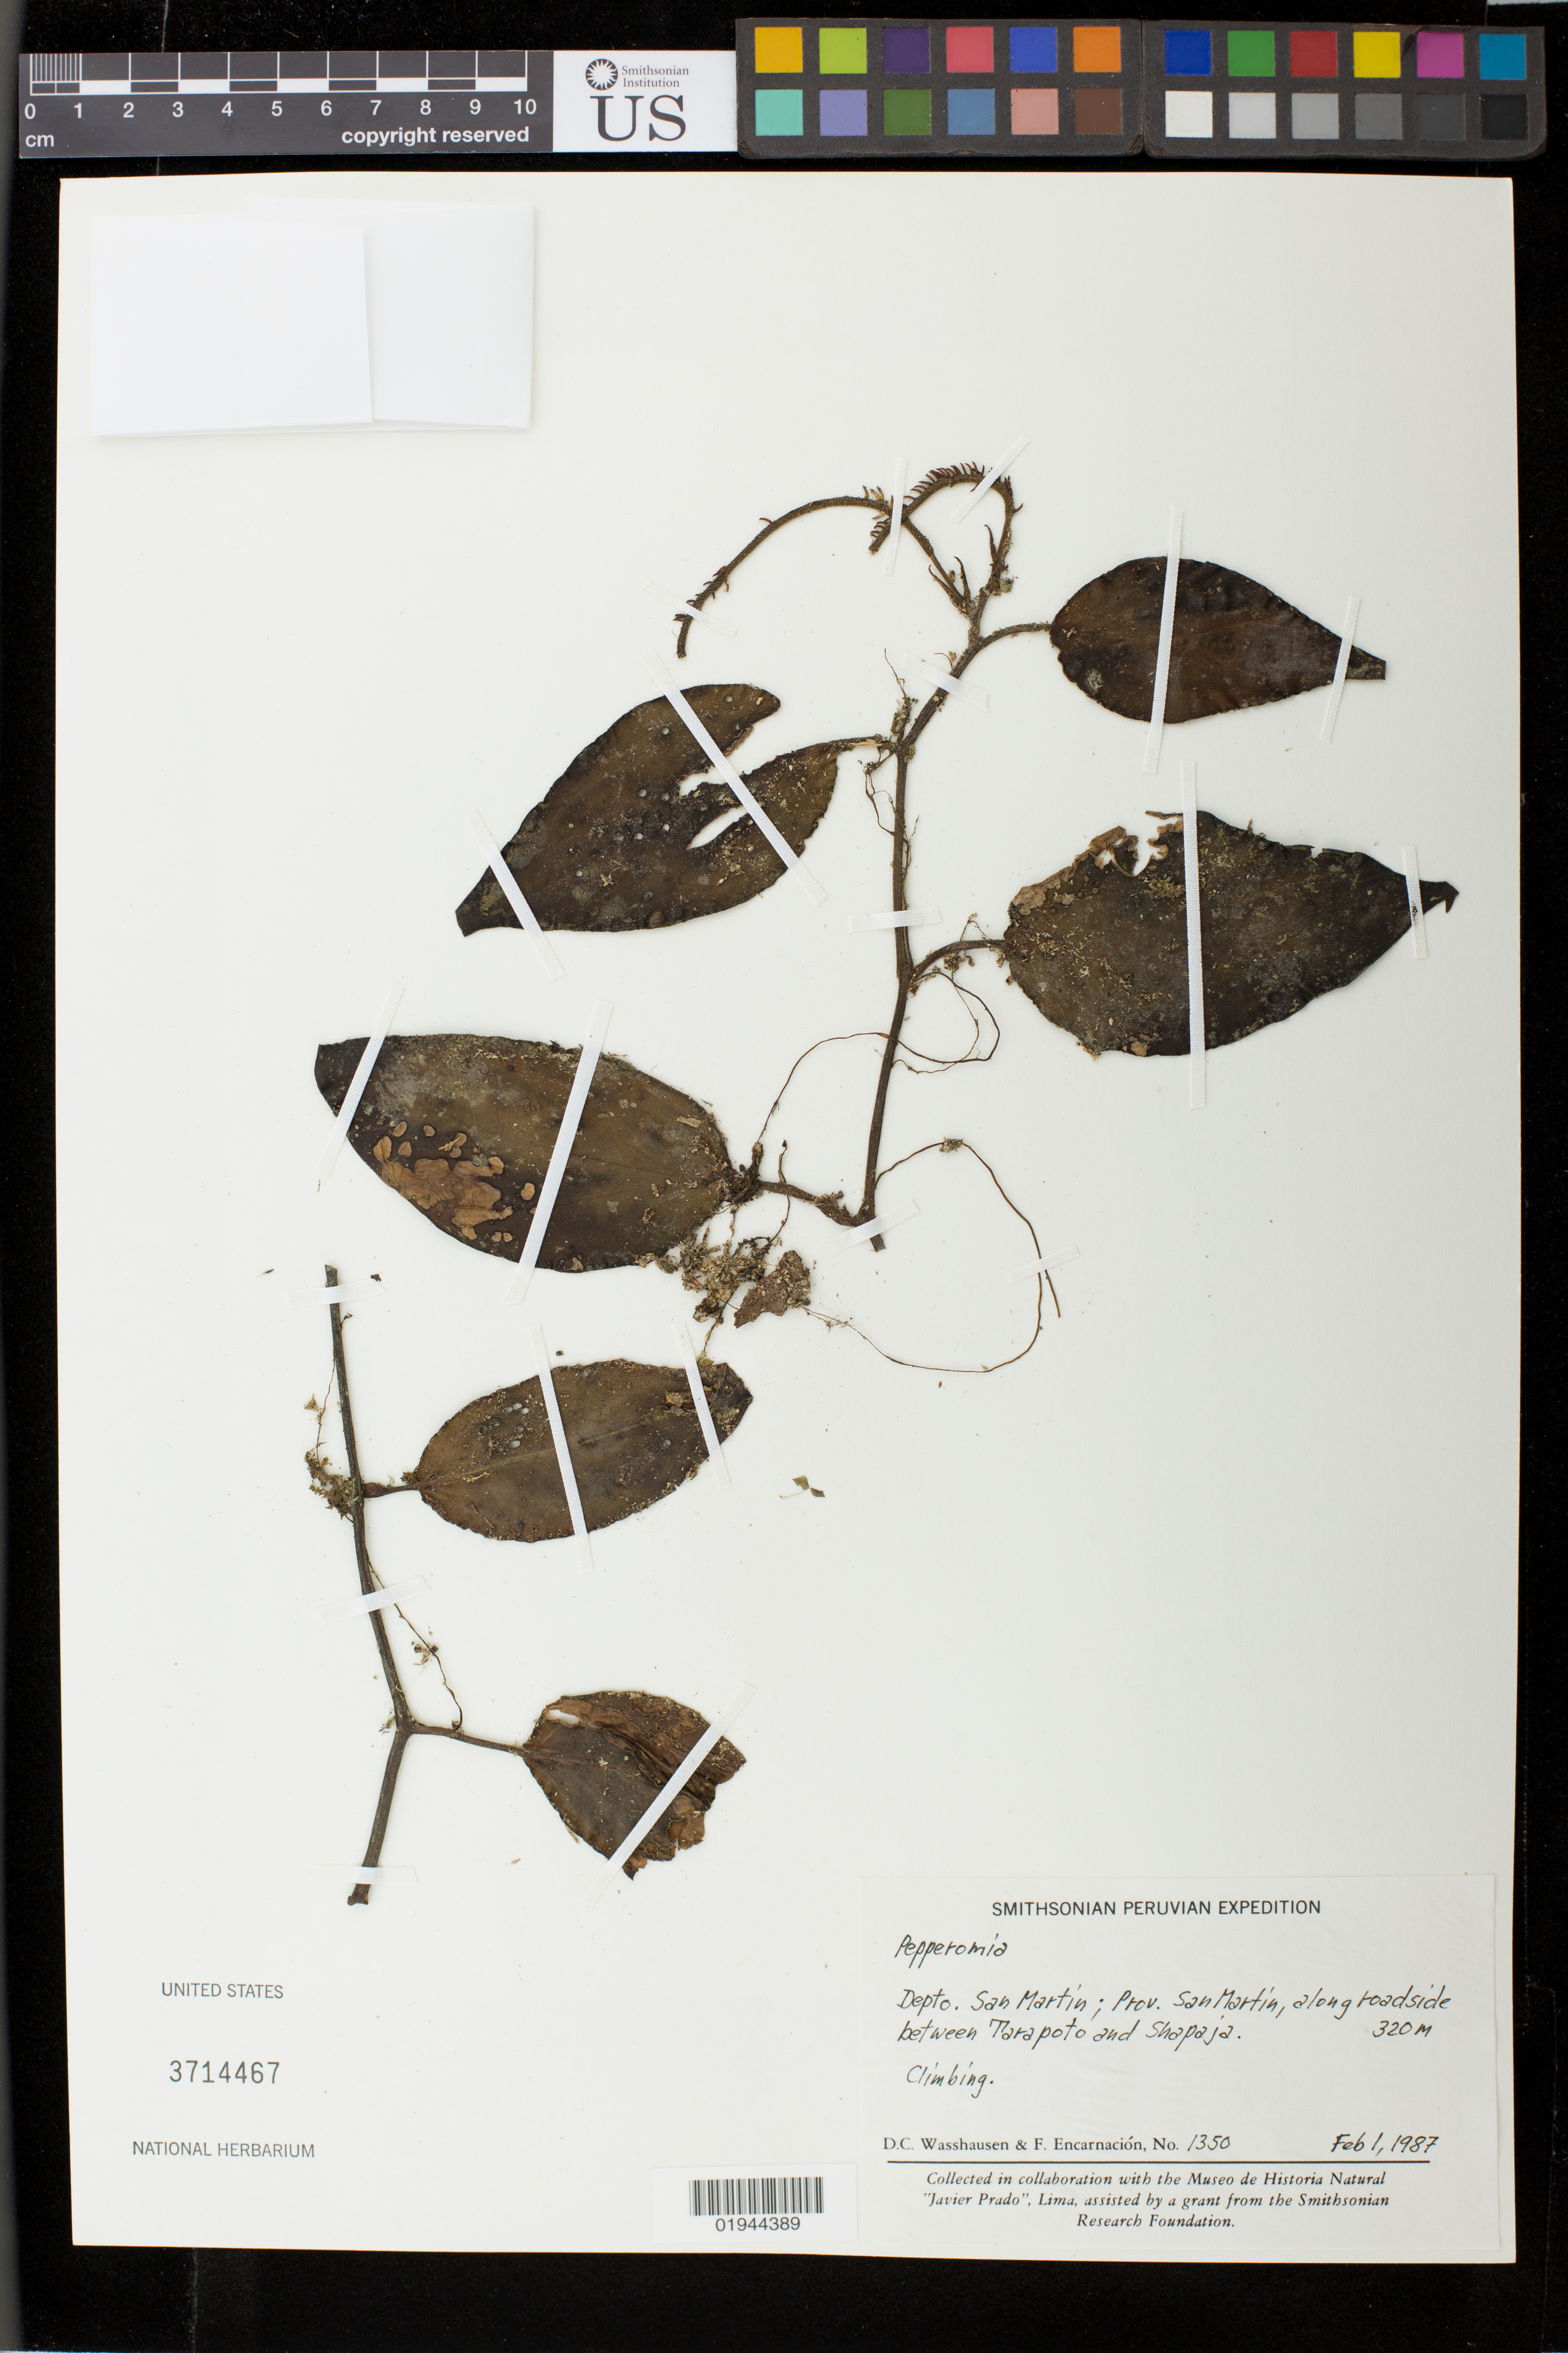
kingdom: Plantae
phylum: Tracheophyta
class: Magnoliopsida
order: Piperales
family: Piperaceae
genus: Peperomia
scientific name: Peperomia macrostachya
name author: (Vahl) A. Dietr.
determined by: Jiménez, José Estaban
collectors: D. C. Wasshausen & F. Encarnación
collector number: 1350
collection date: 1987-02-01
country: Peru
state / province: San Martín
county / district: San Martín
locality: along roadside between Tarapoto and Shapaja.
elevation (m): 320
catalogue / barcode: US 3714467